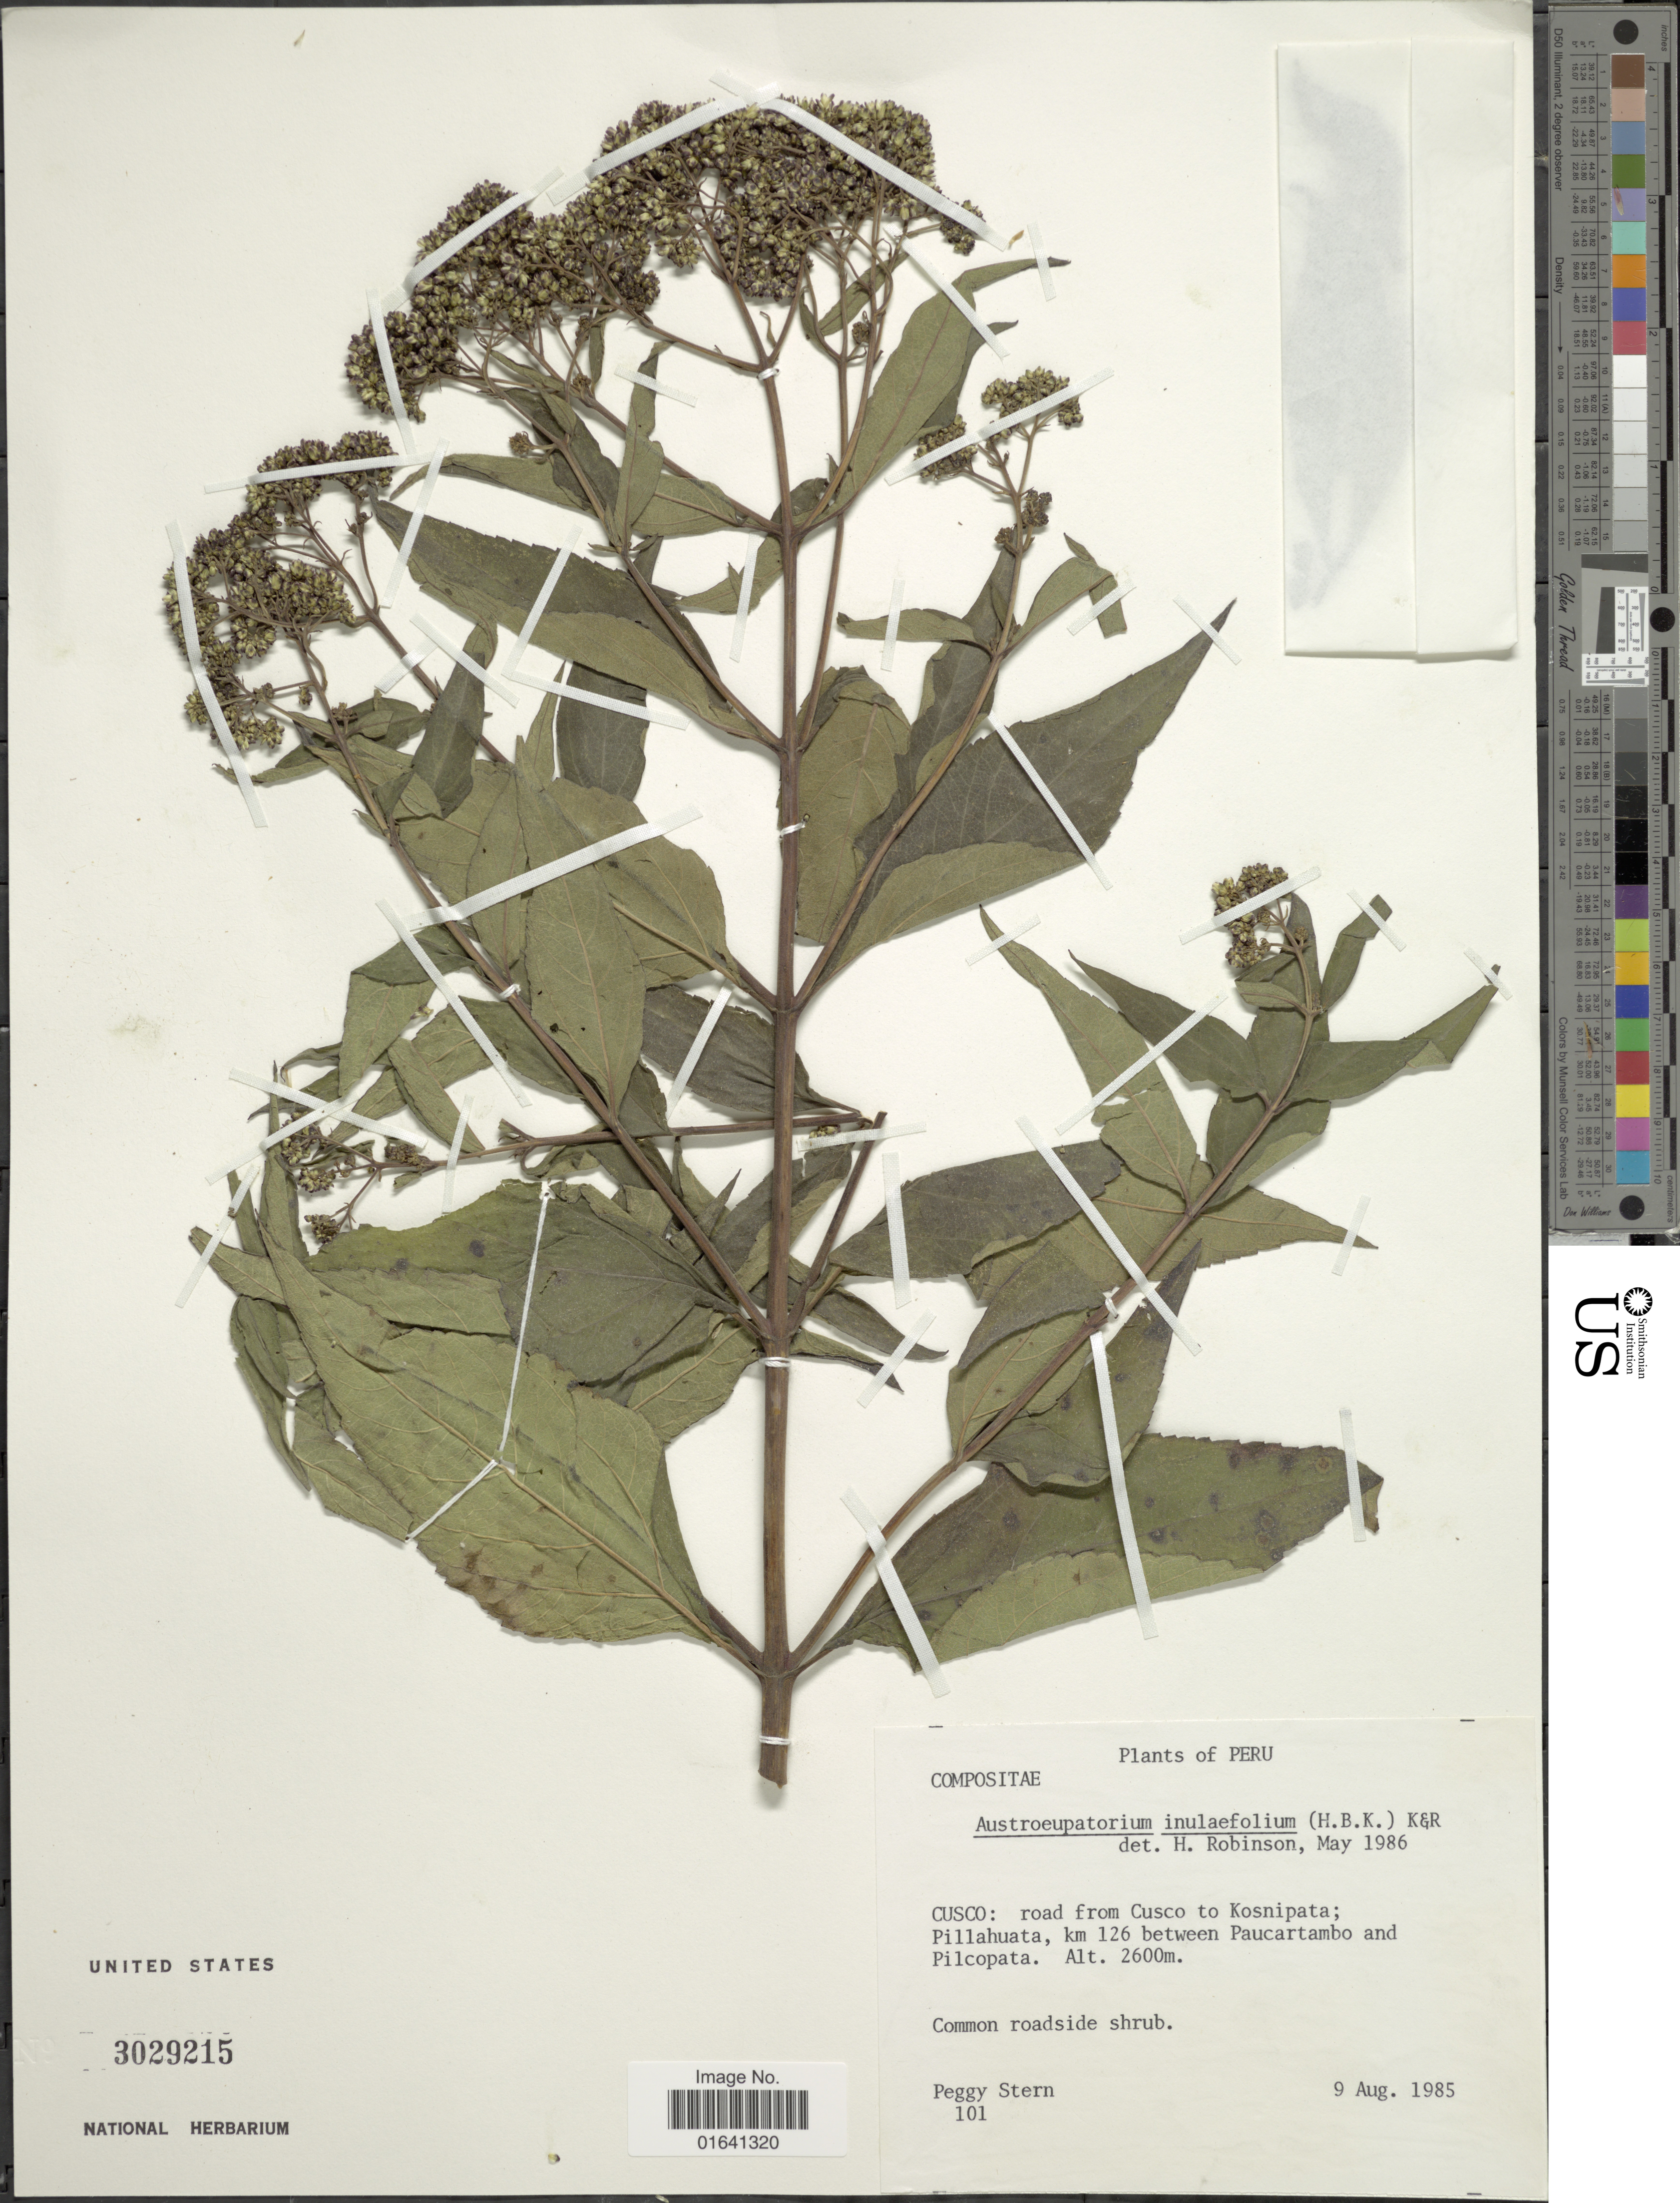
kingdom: Plantae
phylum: Tracheophyta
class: Magnoliopsida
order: Asterales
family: Asteraceae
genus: Austroeupatorium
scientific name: Austroeupatorium inulaefolium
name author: (Kunth) R.M. King & H. Rob.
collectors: P. Stern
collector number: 101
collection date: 1985-08-09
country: Peru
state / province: Cusco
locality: Road from Cusco to Kosnipata; Pillahuata, km 126 between Paucartambo and Pilcopata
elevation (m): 2600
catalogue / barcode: US 3029215